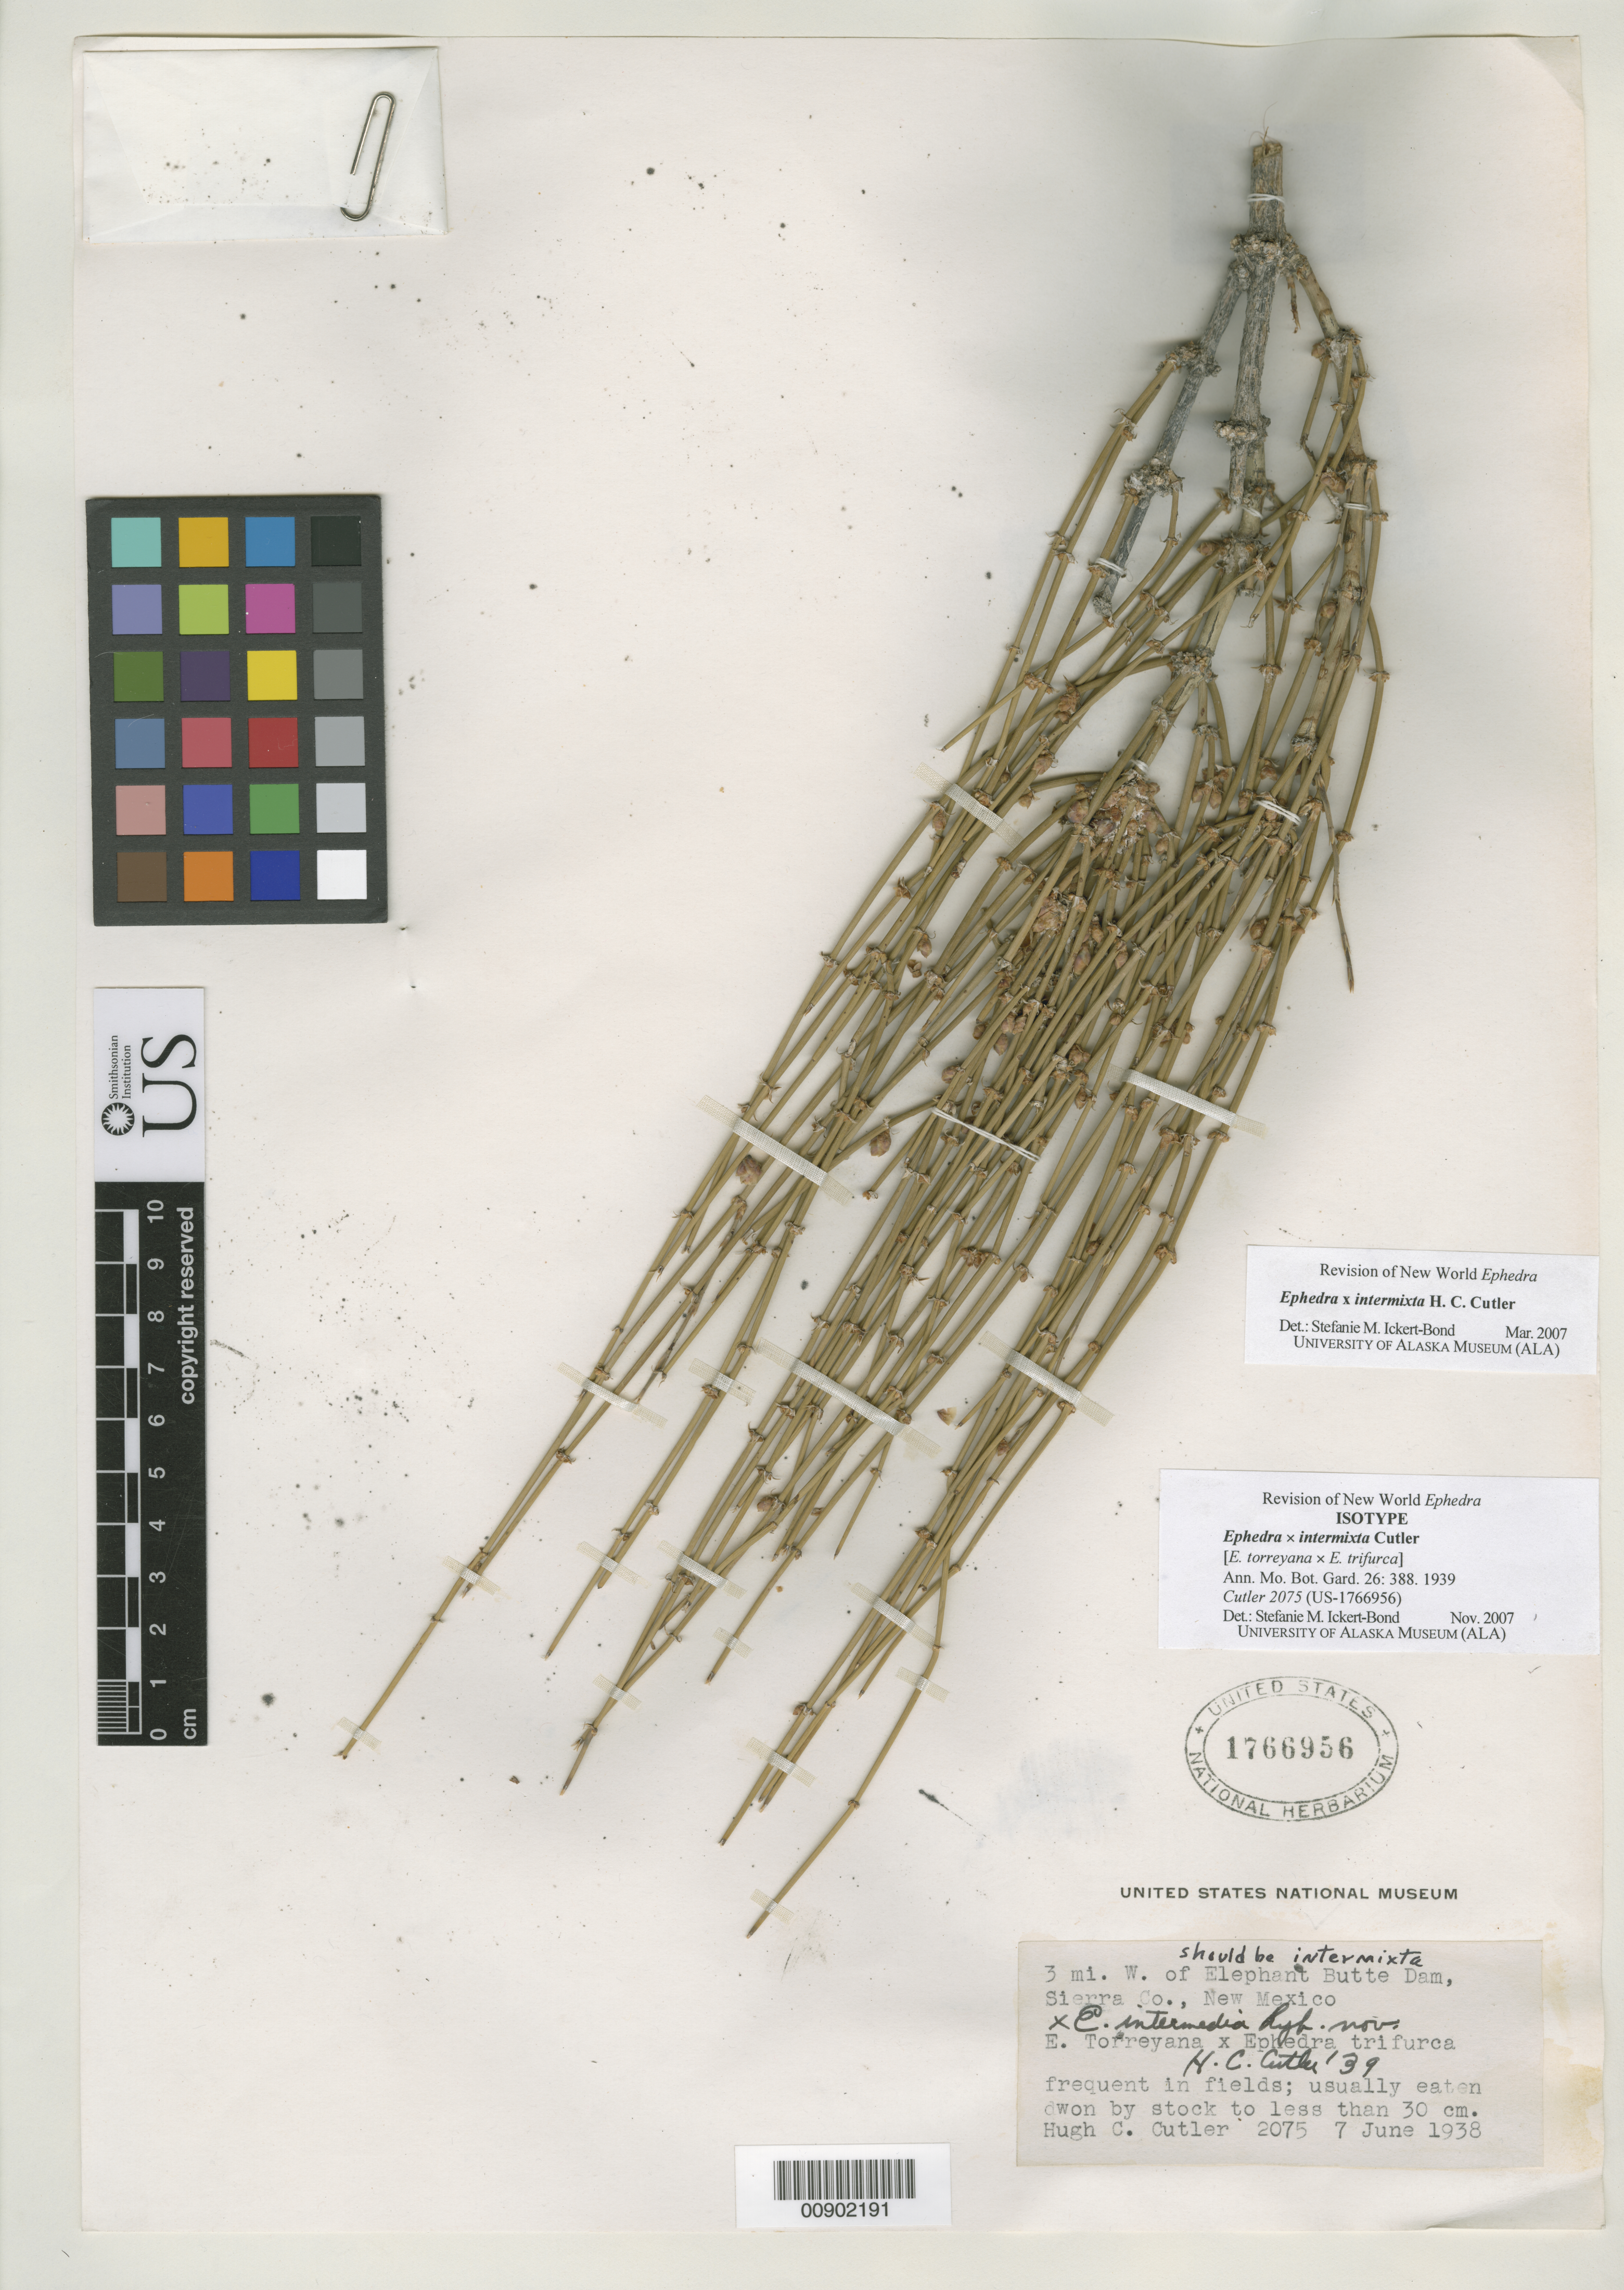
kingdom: Plantae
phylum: Tracheophyta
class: Gnetopsida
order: Ephedrales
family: Ephedraceae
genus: Ephedra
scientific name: Ephedra x intermixta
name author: H.C. Cutler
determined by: Ickert-Bond, Stefanie M., (ALA), University of Alaska Museum of the North (UNITED STATES)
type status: Isotype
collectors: H. C. Cutler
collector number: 2075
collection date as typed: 07 Jun 1938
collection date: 1938-06-07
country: United States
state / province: New Mexico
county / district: Sierra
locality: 3 mi. W. of Elephant Butte Dam, Sierra col, New Mexico.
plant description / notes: Hybrid species, Ephedra torreyana x E. trifurca.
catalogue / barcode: US 1766956